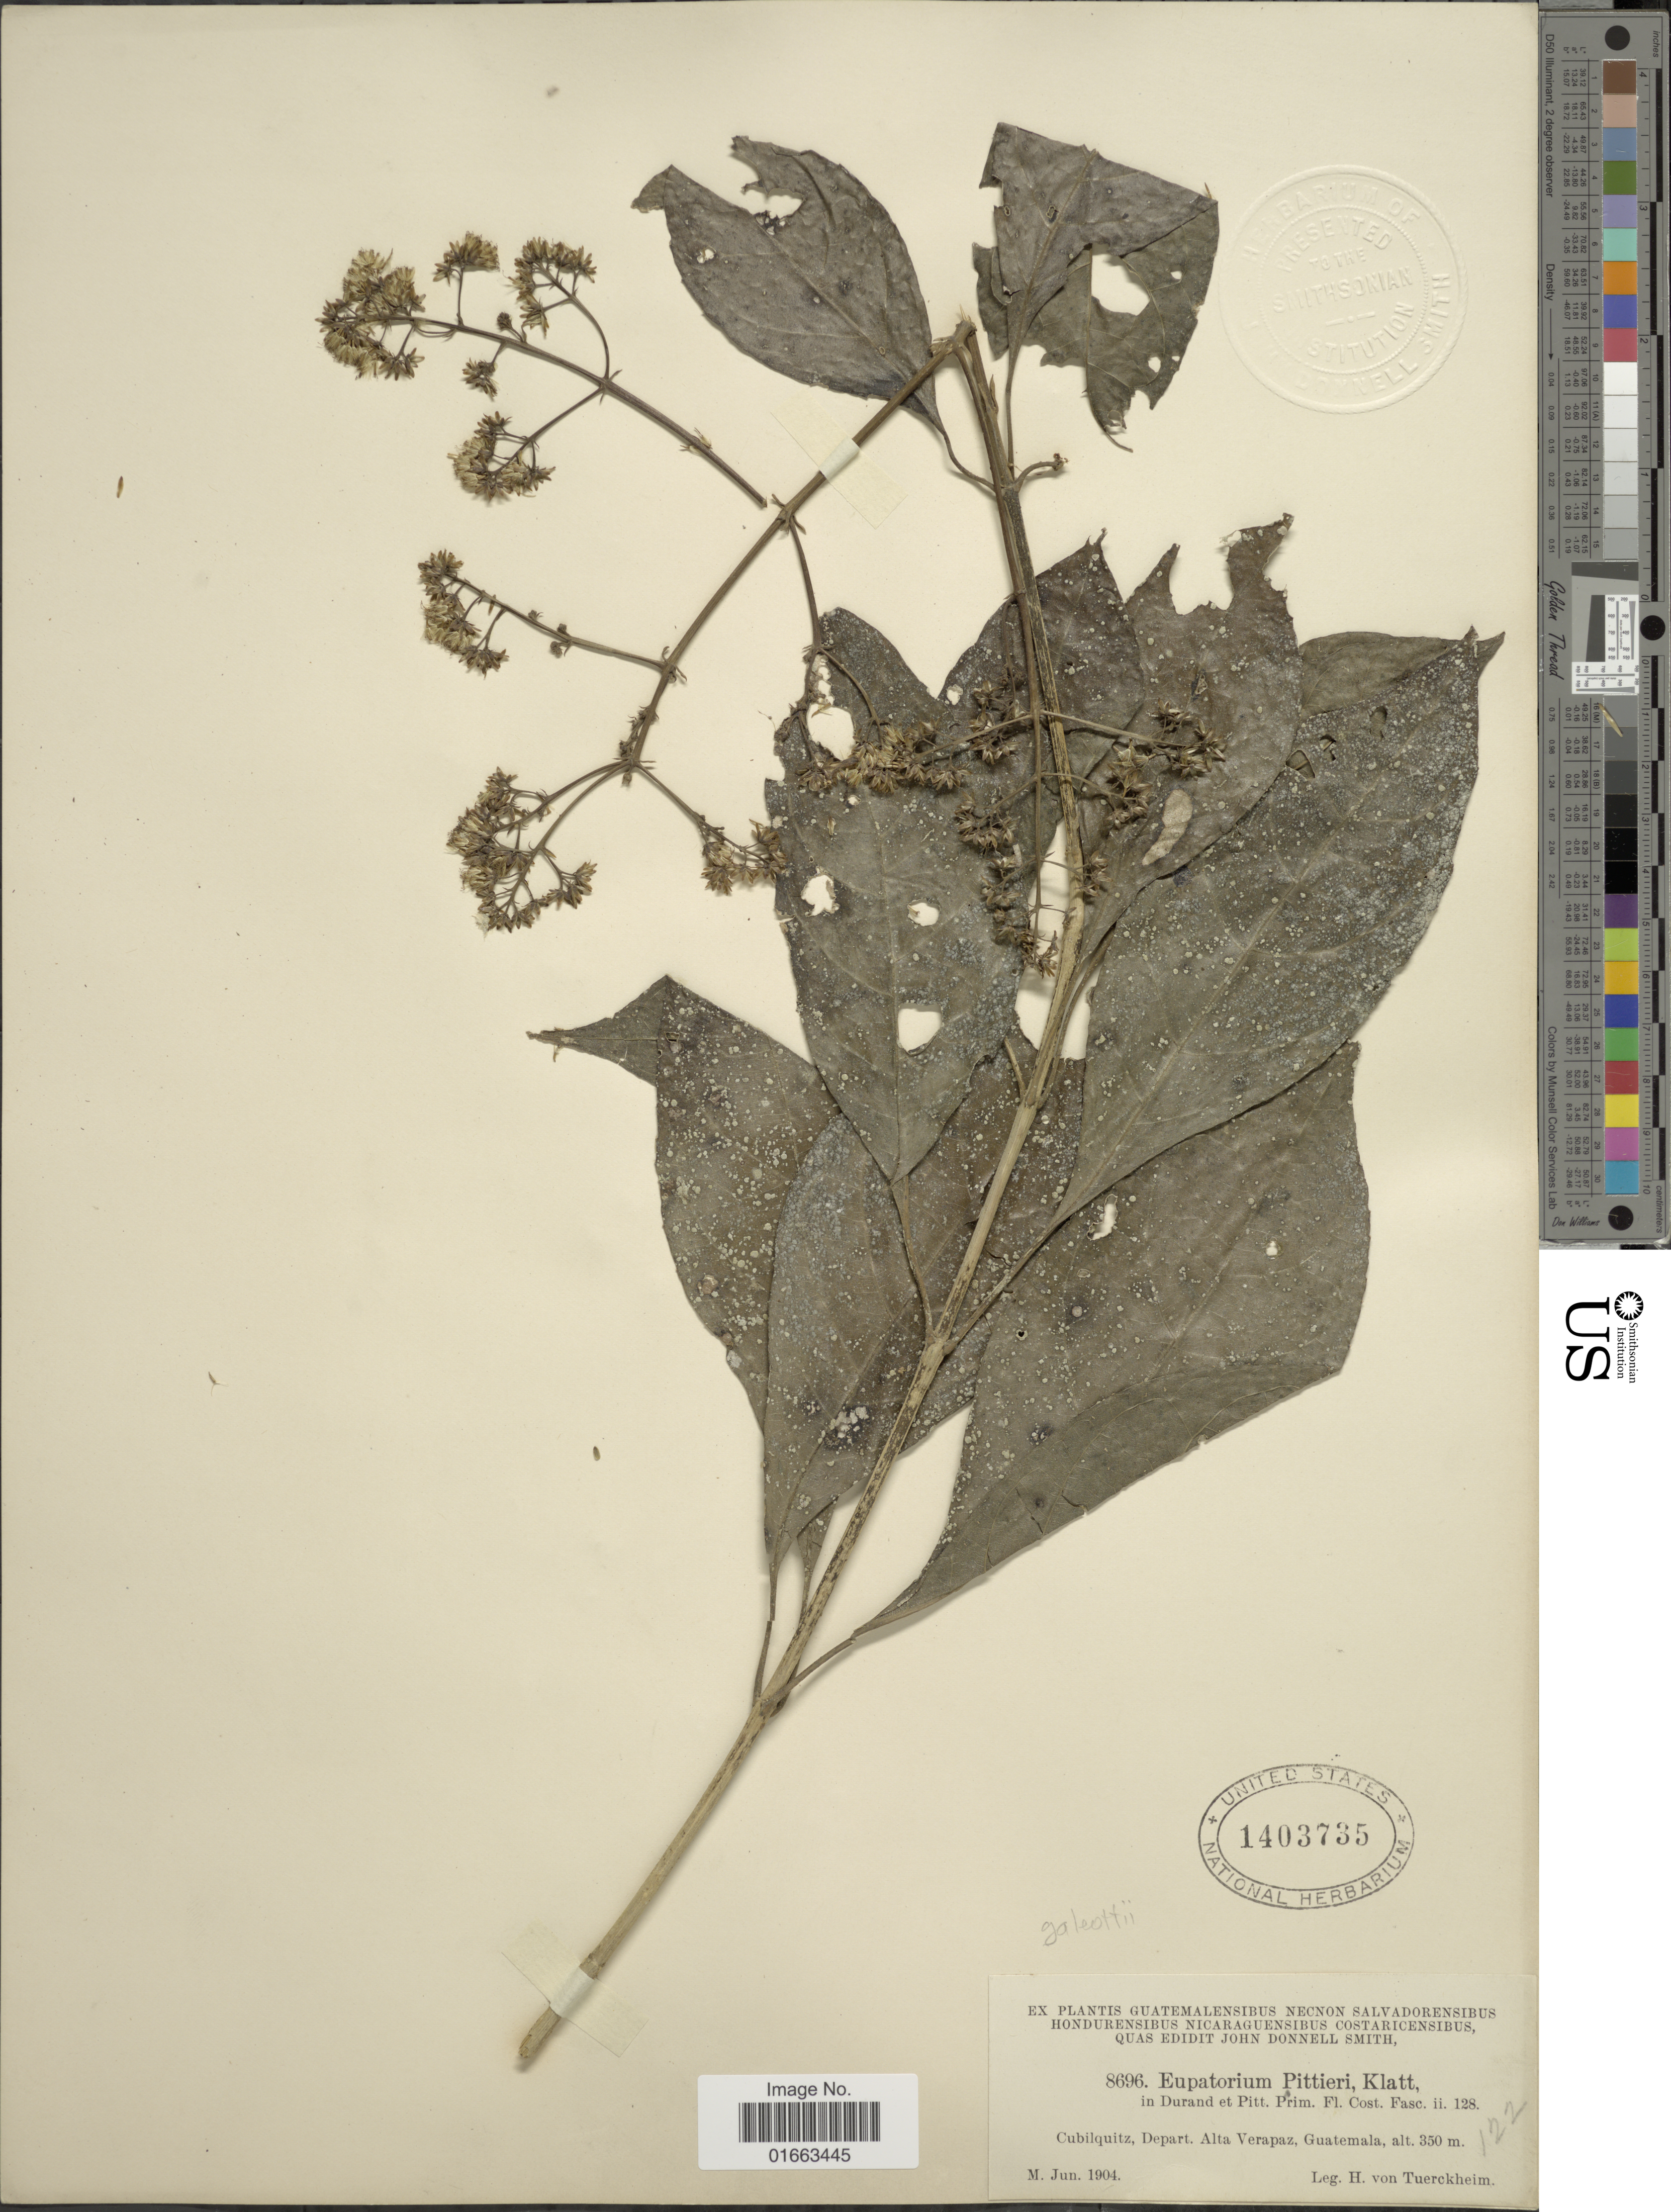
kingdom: Plantae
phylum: Tracheophyta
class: Magnoliopsida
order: Asterales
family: Asteraceae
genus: Koanophyllon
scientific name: Koanophyllon galeottii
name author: (B.L. Rob.) R.M. King & H. Rob.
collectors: H. von Türckheim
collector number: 8696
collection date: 1904-06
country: Guatemala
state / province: Alta Verapaz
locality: Cubilquitz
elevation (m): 350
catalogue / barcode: US 1403735